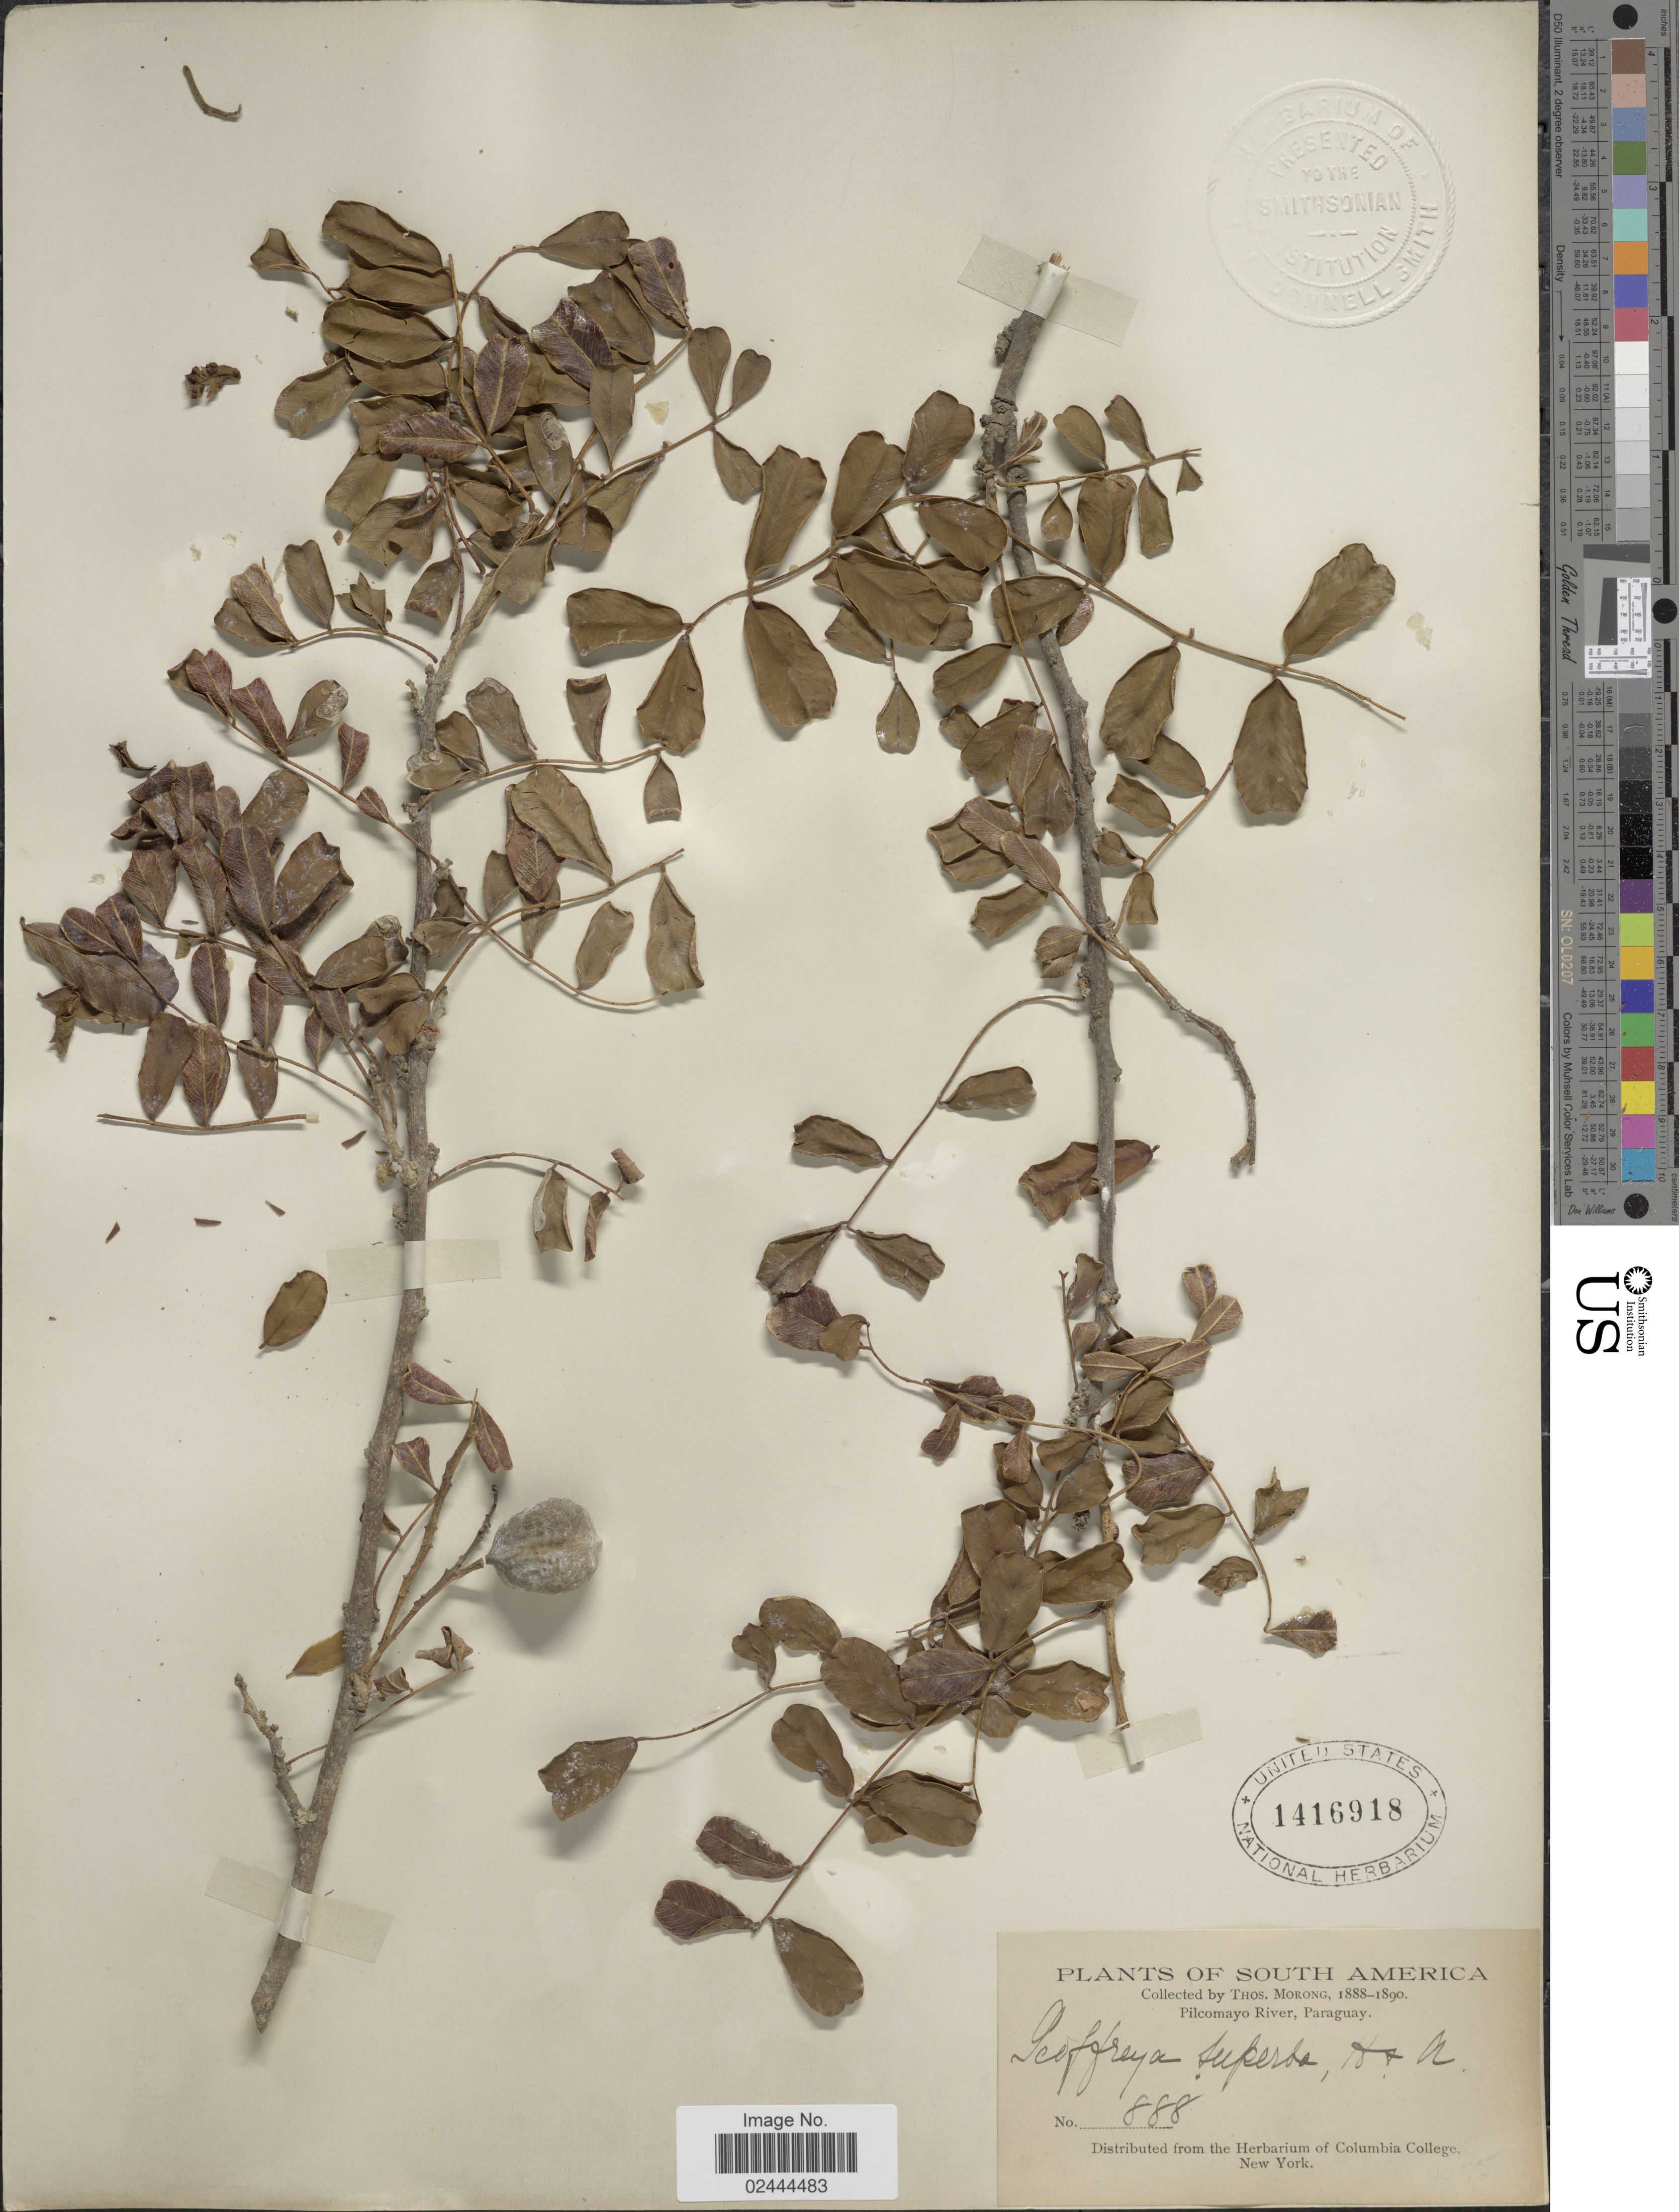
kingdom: Plantae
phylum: Tracheophyta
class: Magnoliopsida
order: Fabales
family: Fabaceae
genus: Geoffroea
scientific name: Geoffroea spinosa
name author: Jacq.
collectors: ex herb. T. Morong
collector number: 888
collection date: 1888/1890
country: Paraguay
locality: Pilcomayo River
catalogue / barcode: US 1416918